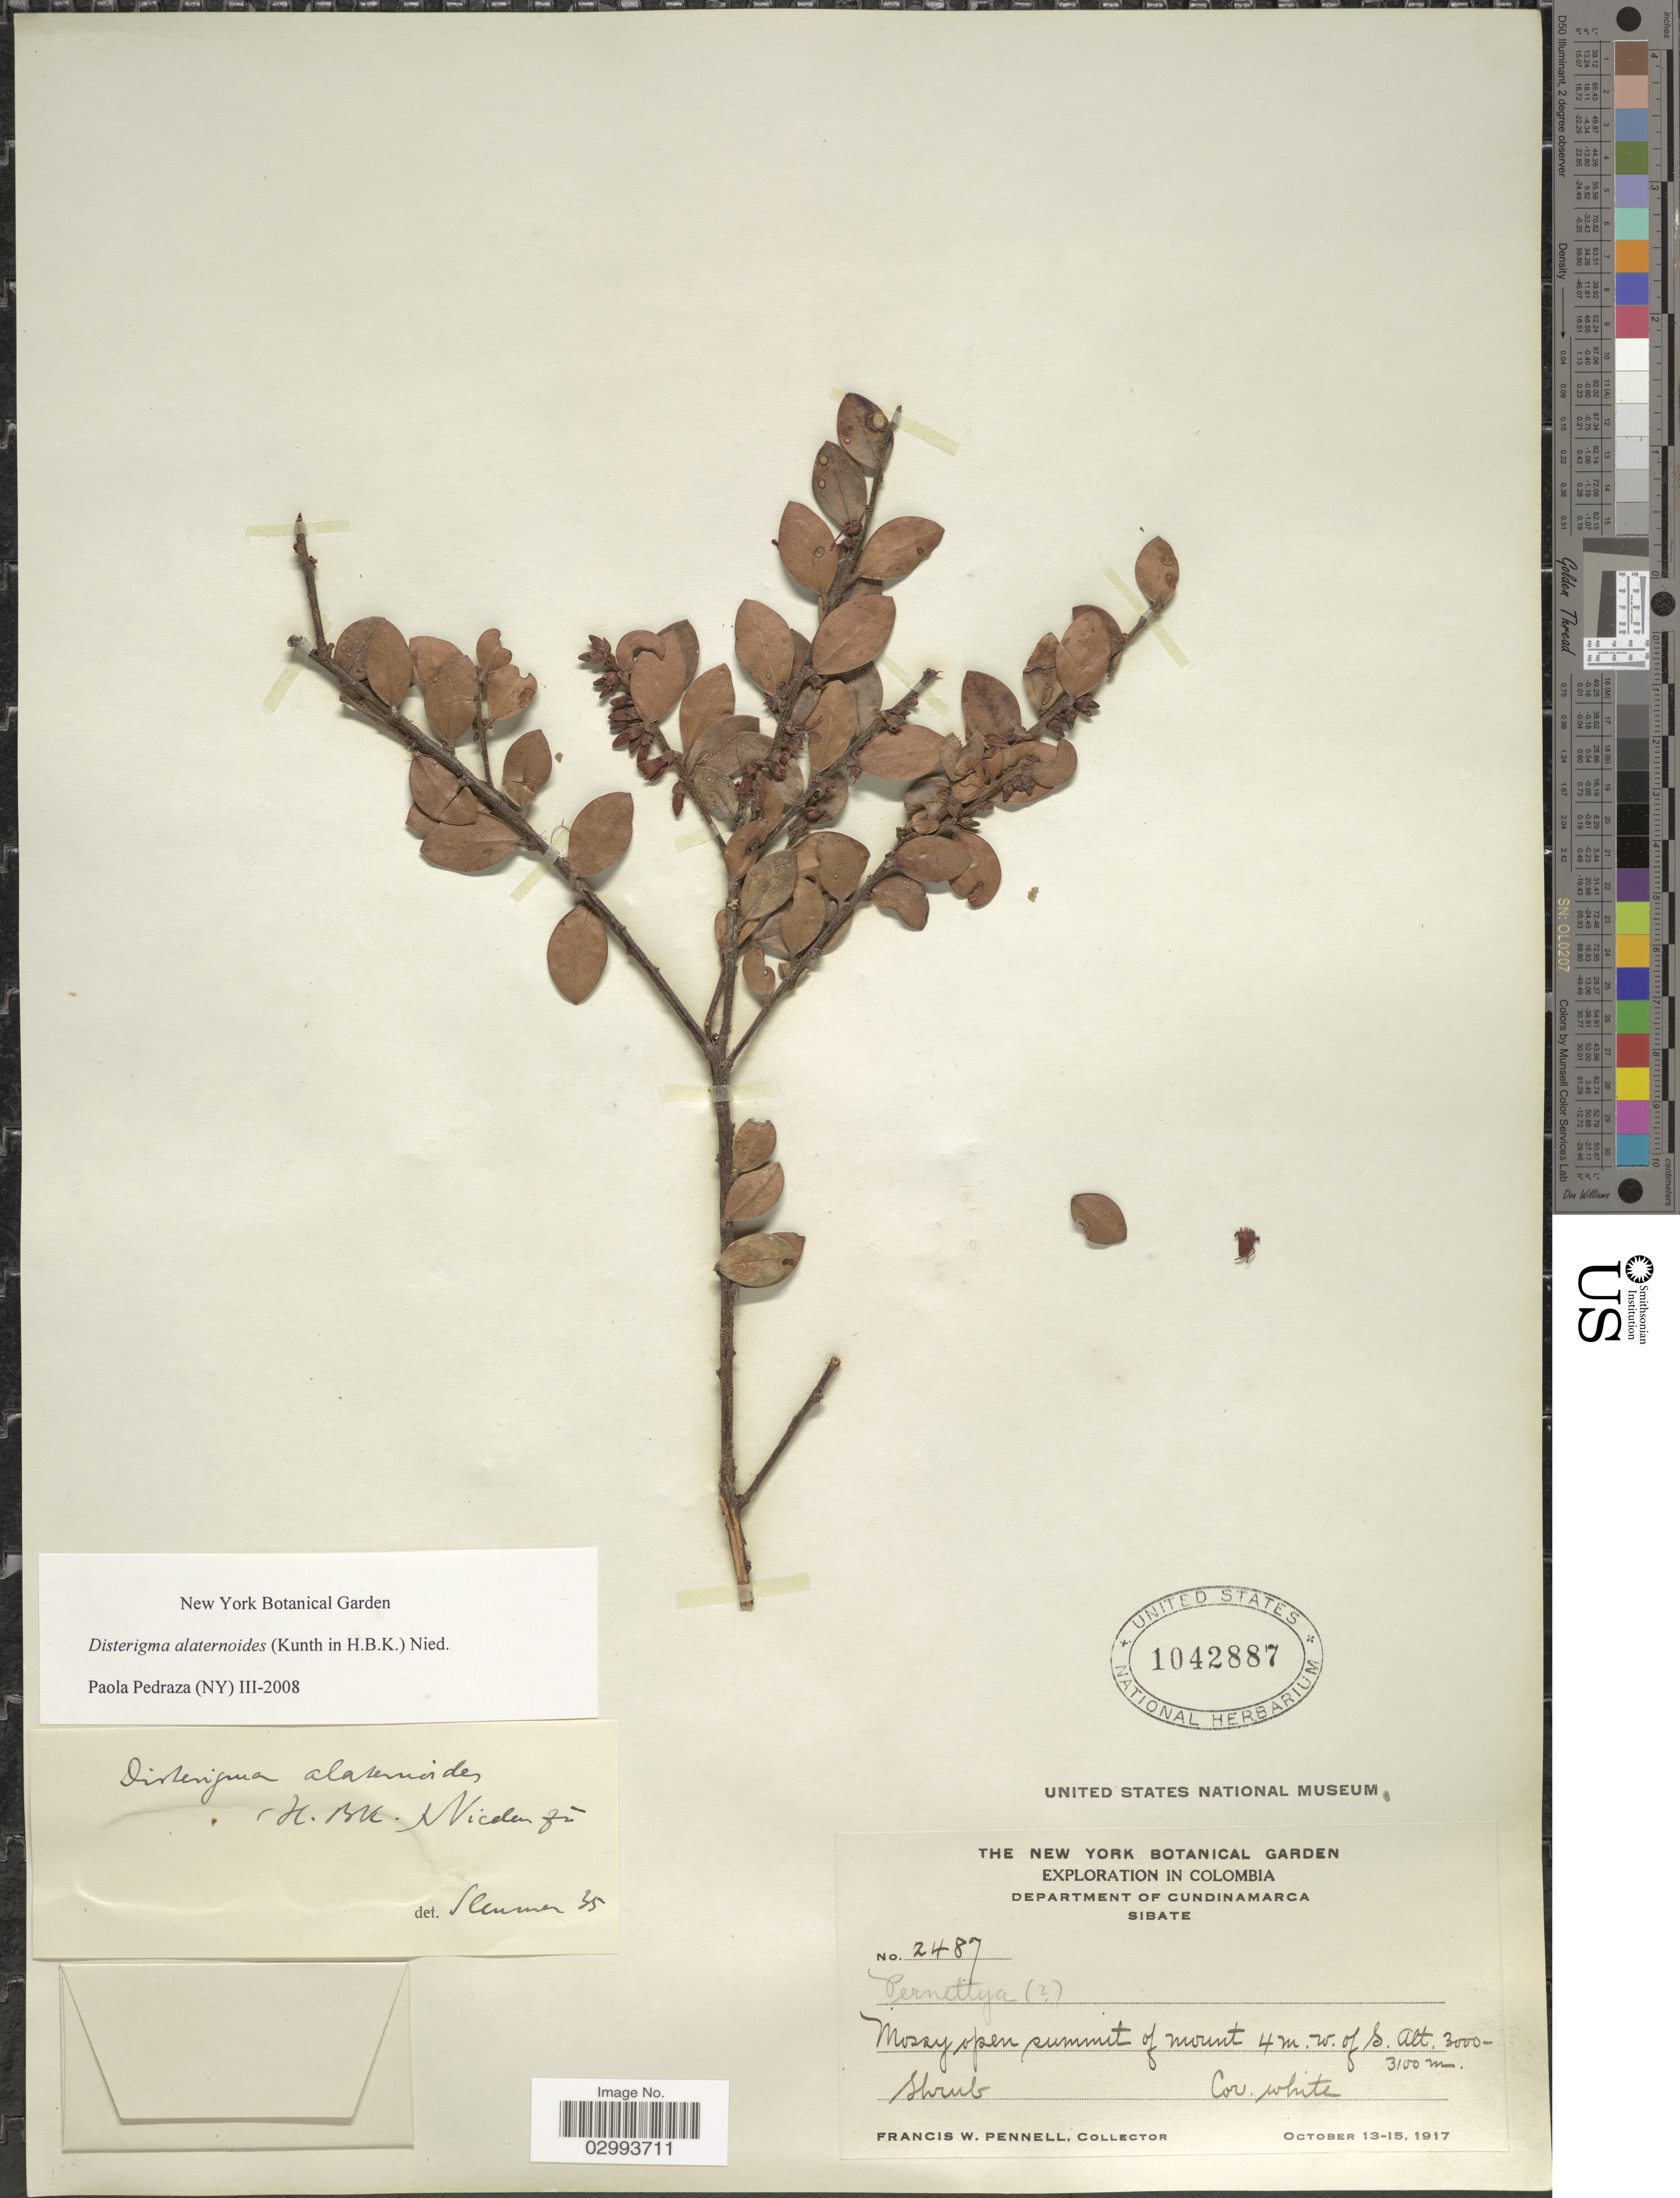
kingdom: Plantae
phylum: Tracheophyta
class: Magnoliopsida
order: Ericales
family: Ericaceae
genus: Disterigma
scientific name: Disterigma alaternoides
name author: (Kunth) Nied.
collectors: F. W. Pennell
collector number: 2487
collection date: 1917-10-13/1917-10-15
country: Colombia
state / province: Cundinamarca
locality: Department of Cundinamarca, Sibate, Mossy open summit of mount 4m. w. of S.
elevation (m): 3000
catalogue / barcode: US 1042887